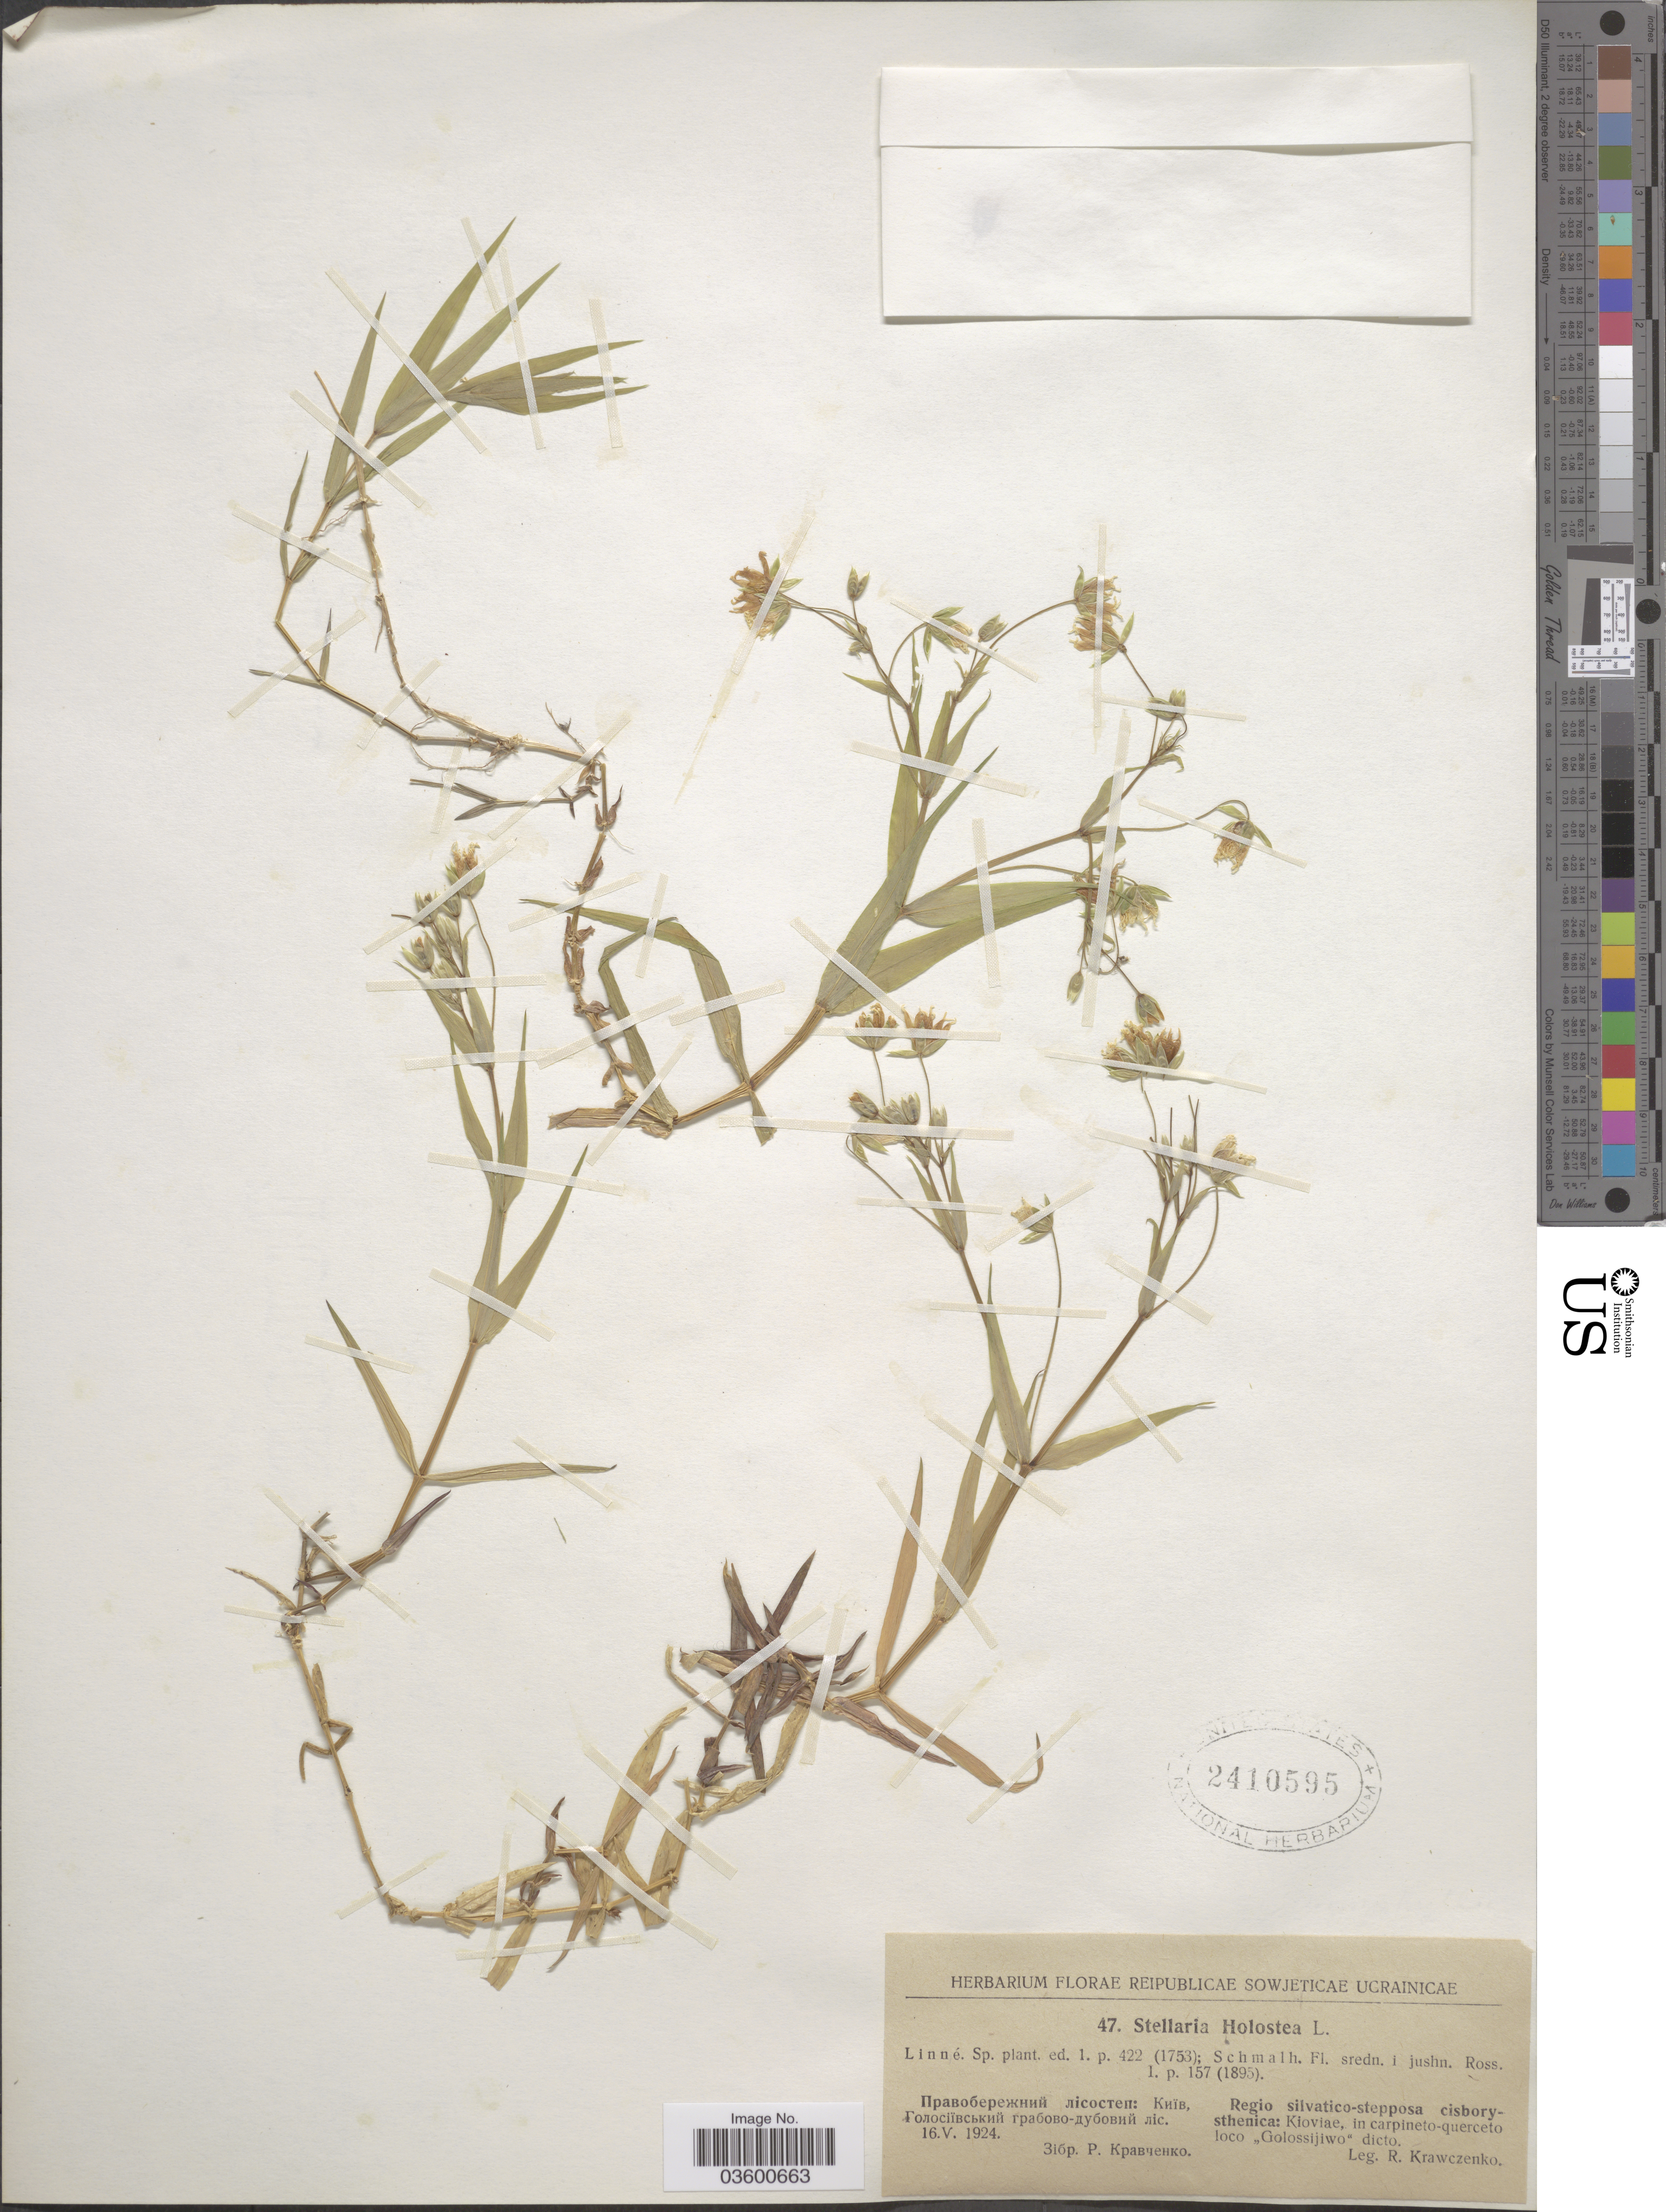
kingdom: Plantae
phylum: Tracheophyta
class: Magnoliopsida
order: Caryophyllales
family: Caryophyllaceae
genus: Rabelera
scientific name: Rabelera holostea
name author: (L.) M.T. Sharples & E.A. Tripp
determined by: U.S. National Herbarium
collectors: R. Krawczenko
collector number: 47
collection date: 1924-05-16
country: Ukraine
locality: Regio silvatico-stepposa cisborysthenica: Kioviae, in carpineto-querceto loco "Golossijiwo" dicto.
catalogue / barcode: US 2410595